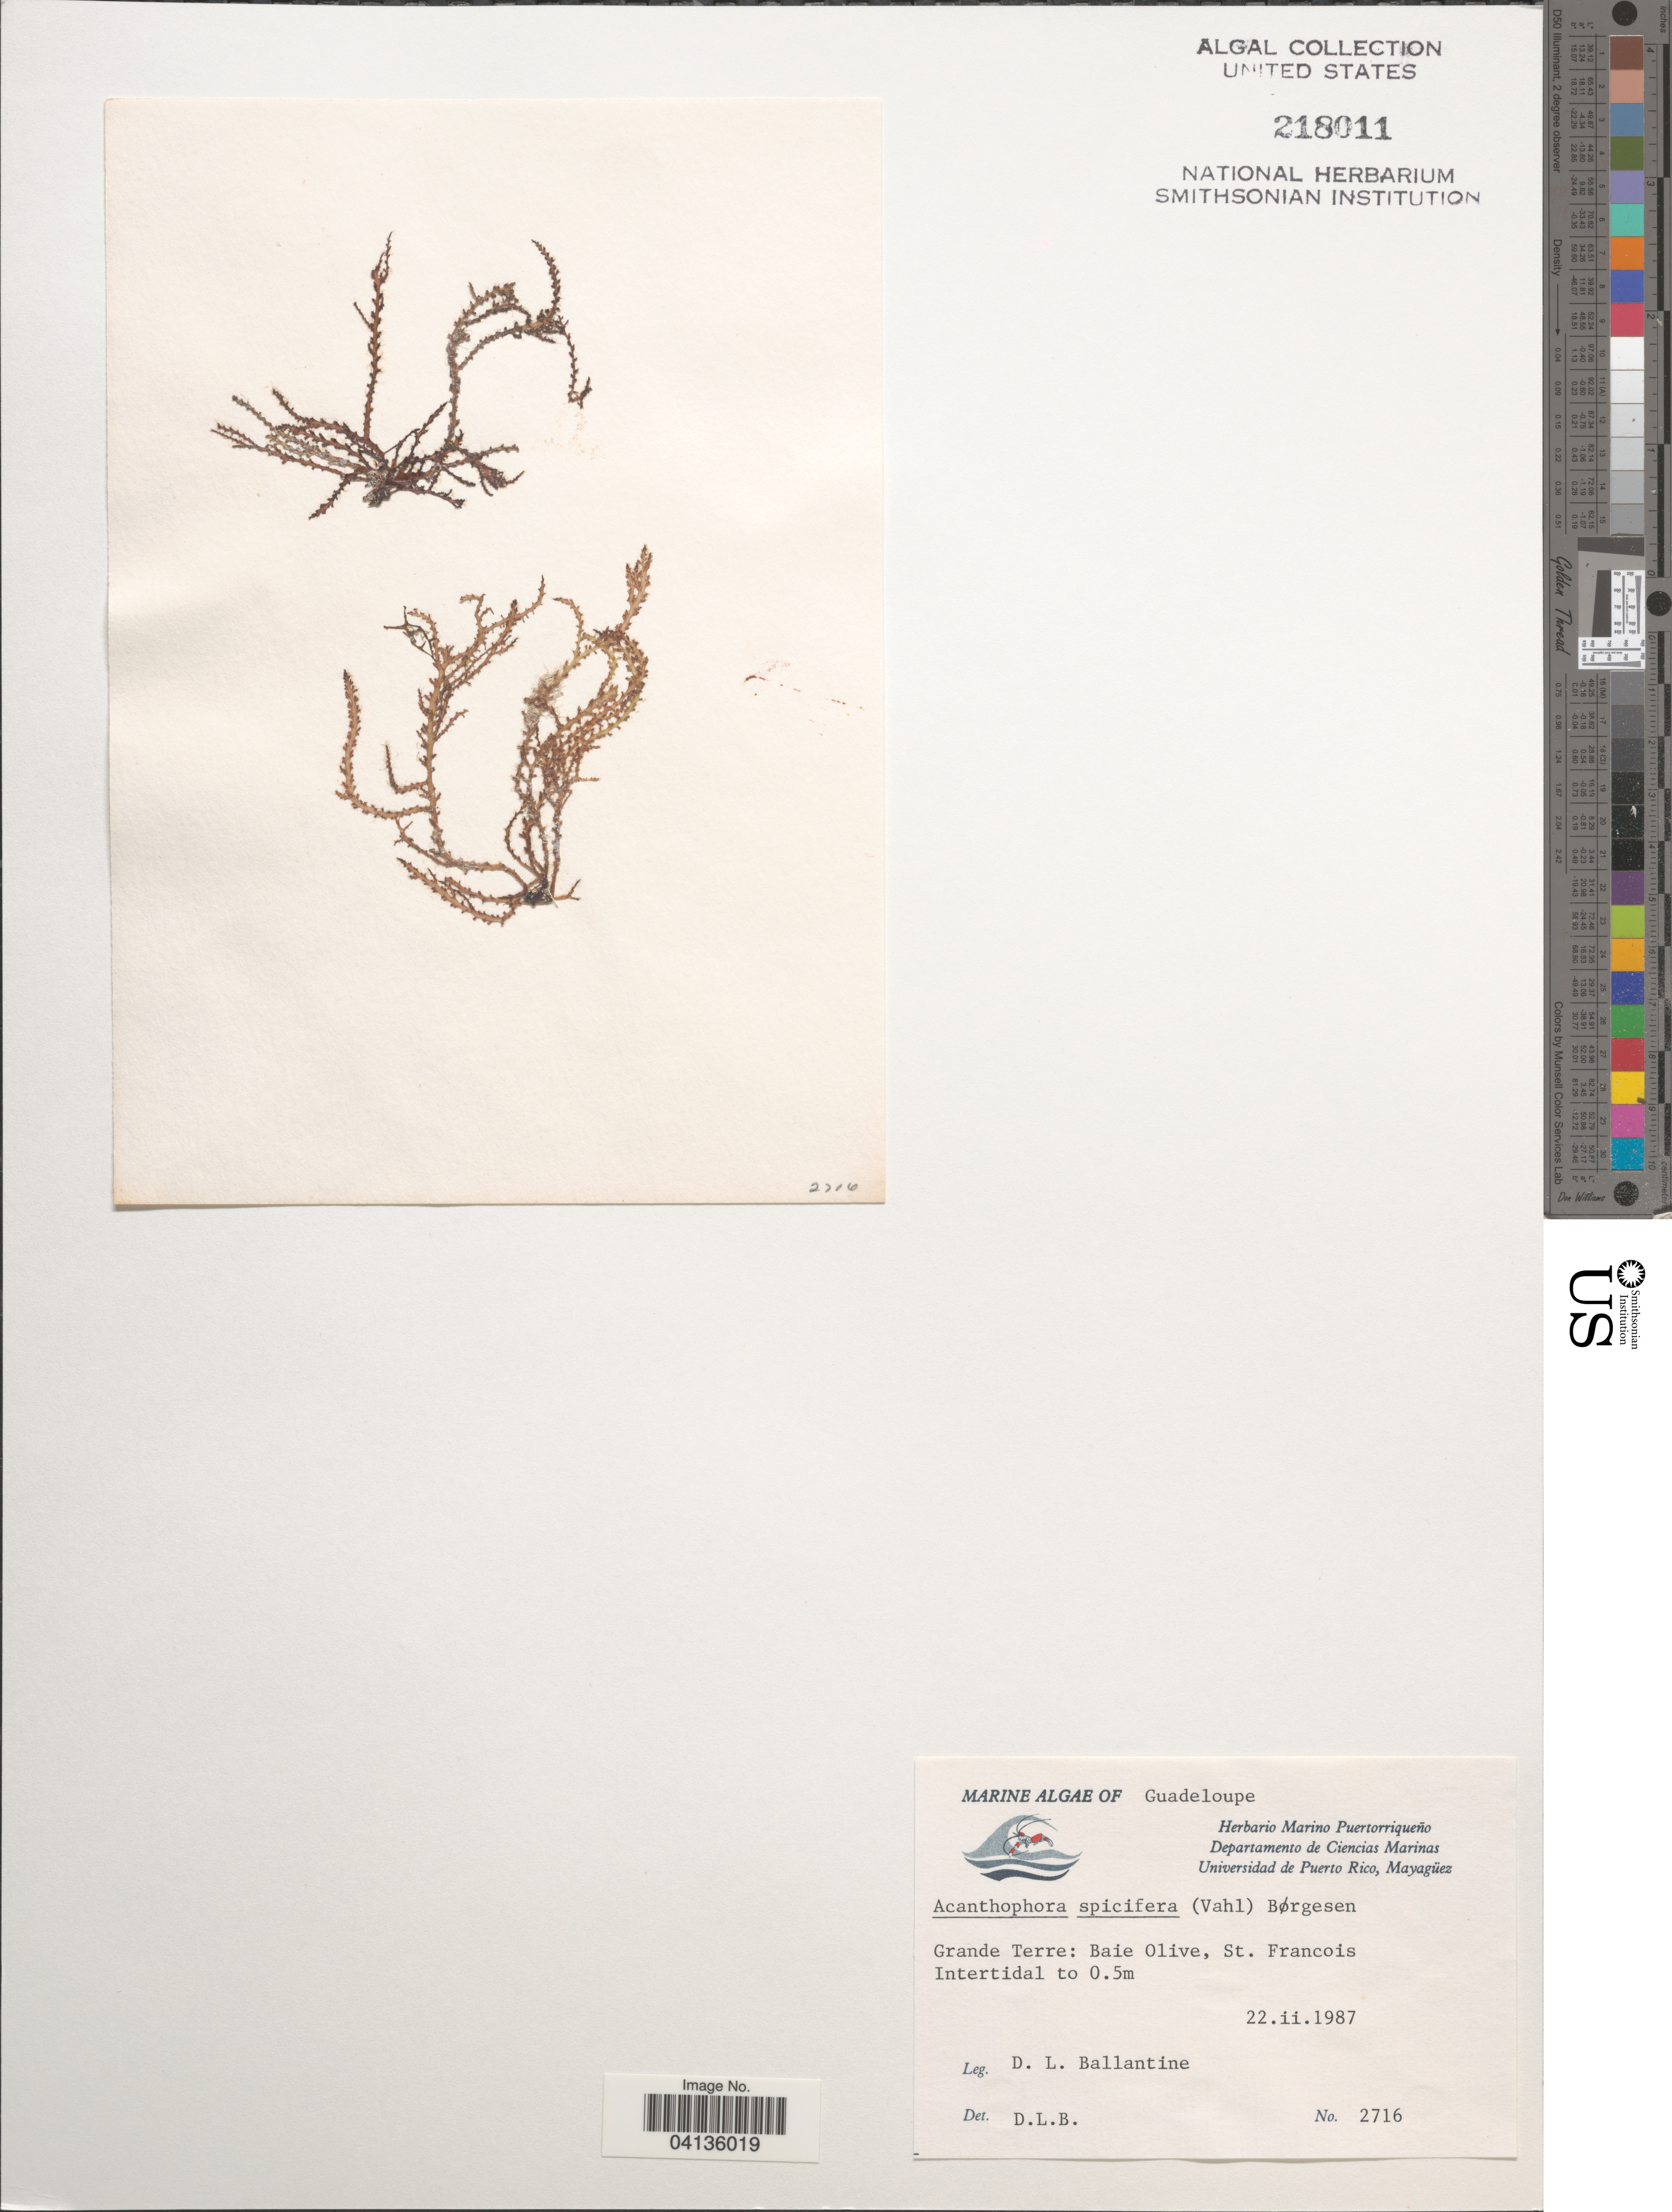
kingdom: Plantae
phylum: Rhodophyta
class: Florideophyceae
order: Ceramiales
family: Rhodomelaceae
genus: Acanthophora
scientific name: Acanthophora spicifera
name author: (Vahl) Børgesen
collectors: D.L. Ballantine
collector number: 2716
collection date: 1987-02-22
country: Guadeloupe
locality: Grande Terre: Baie Olive, St. Francois.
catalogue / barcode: US 218011